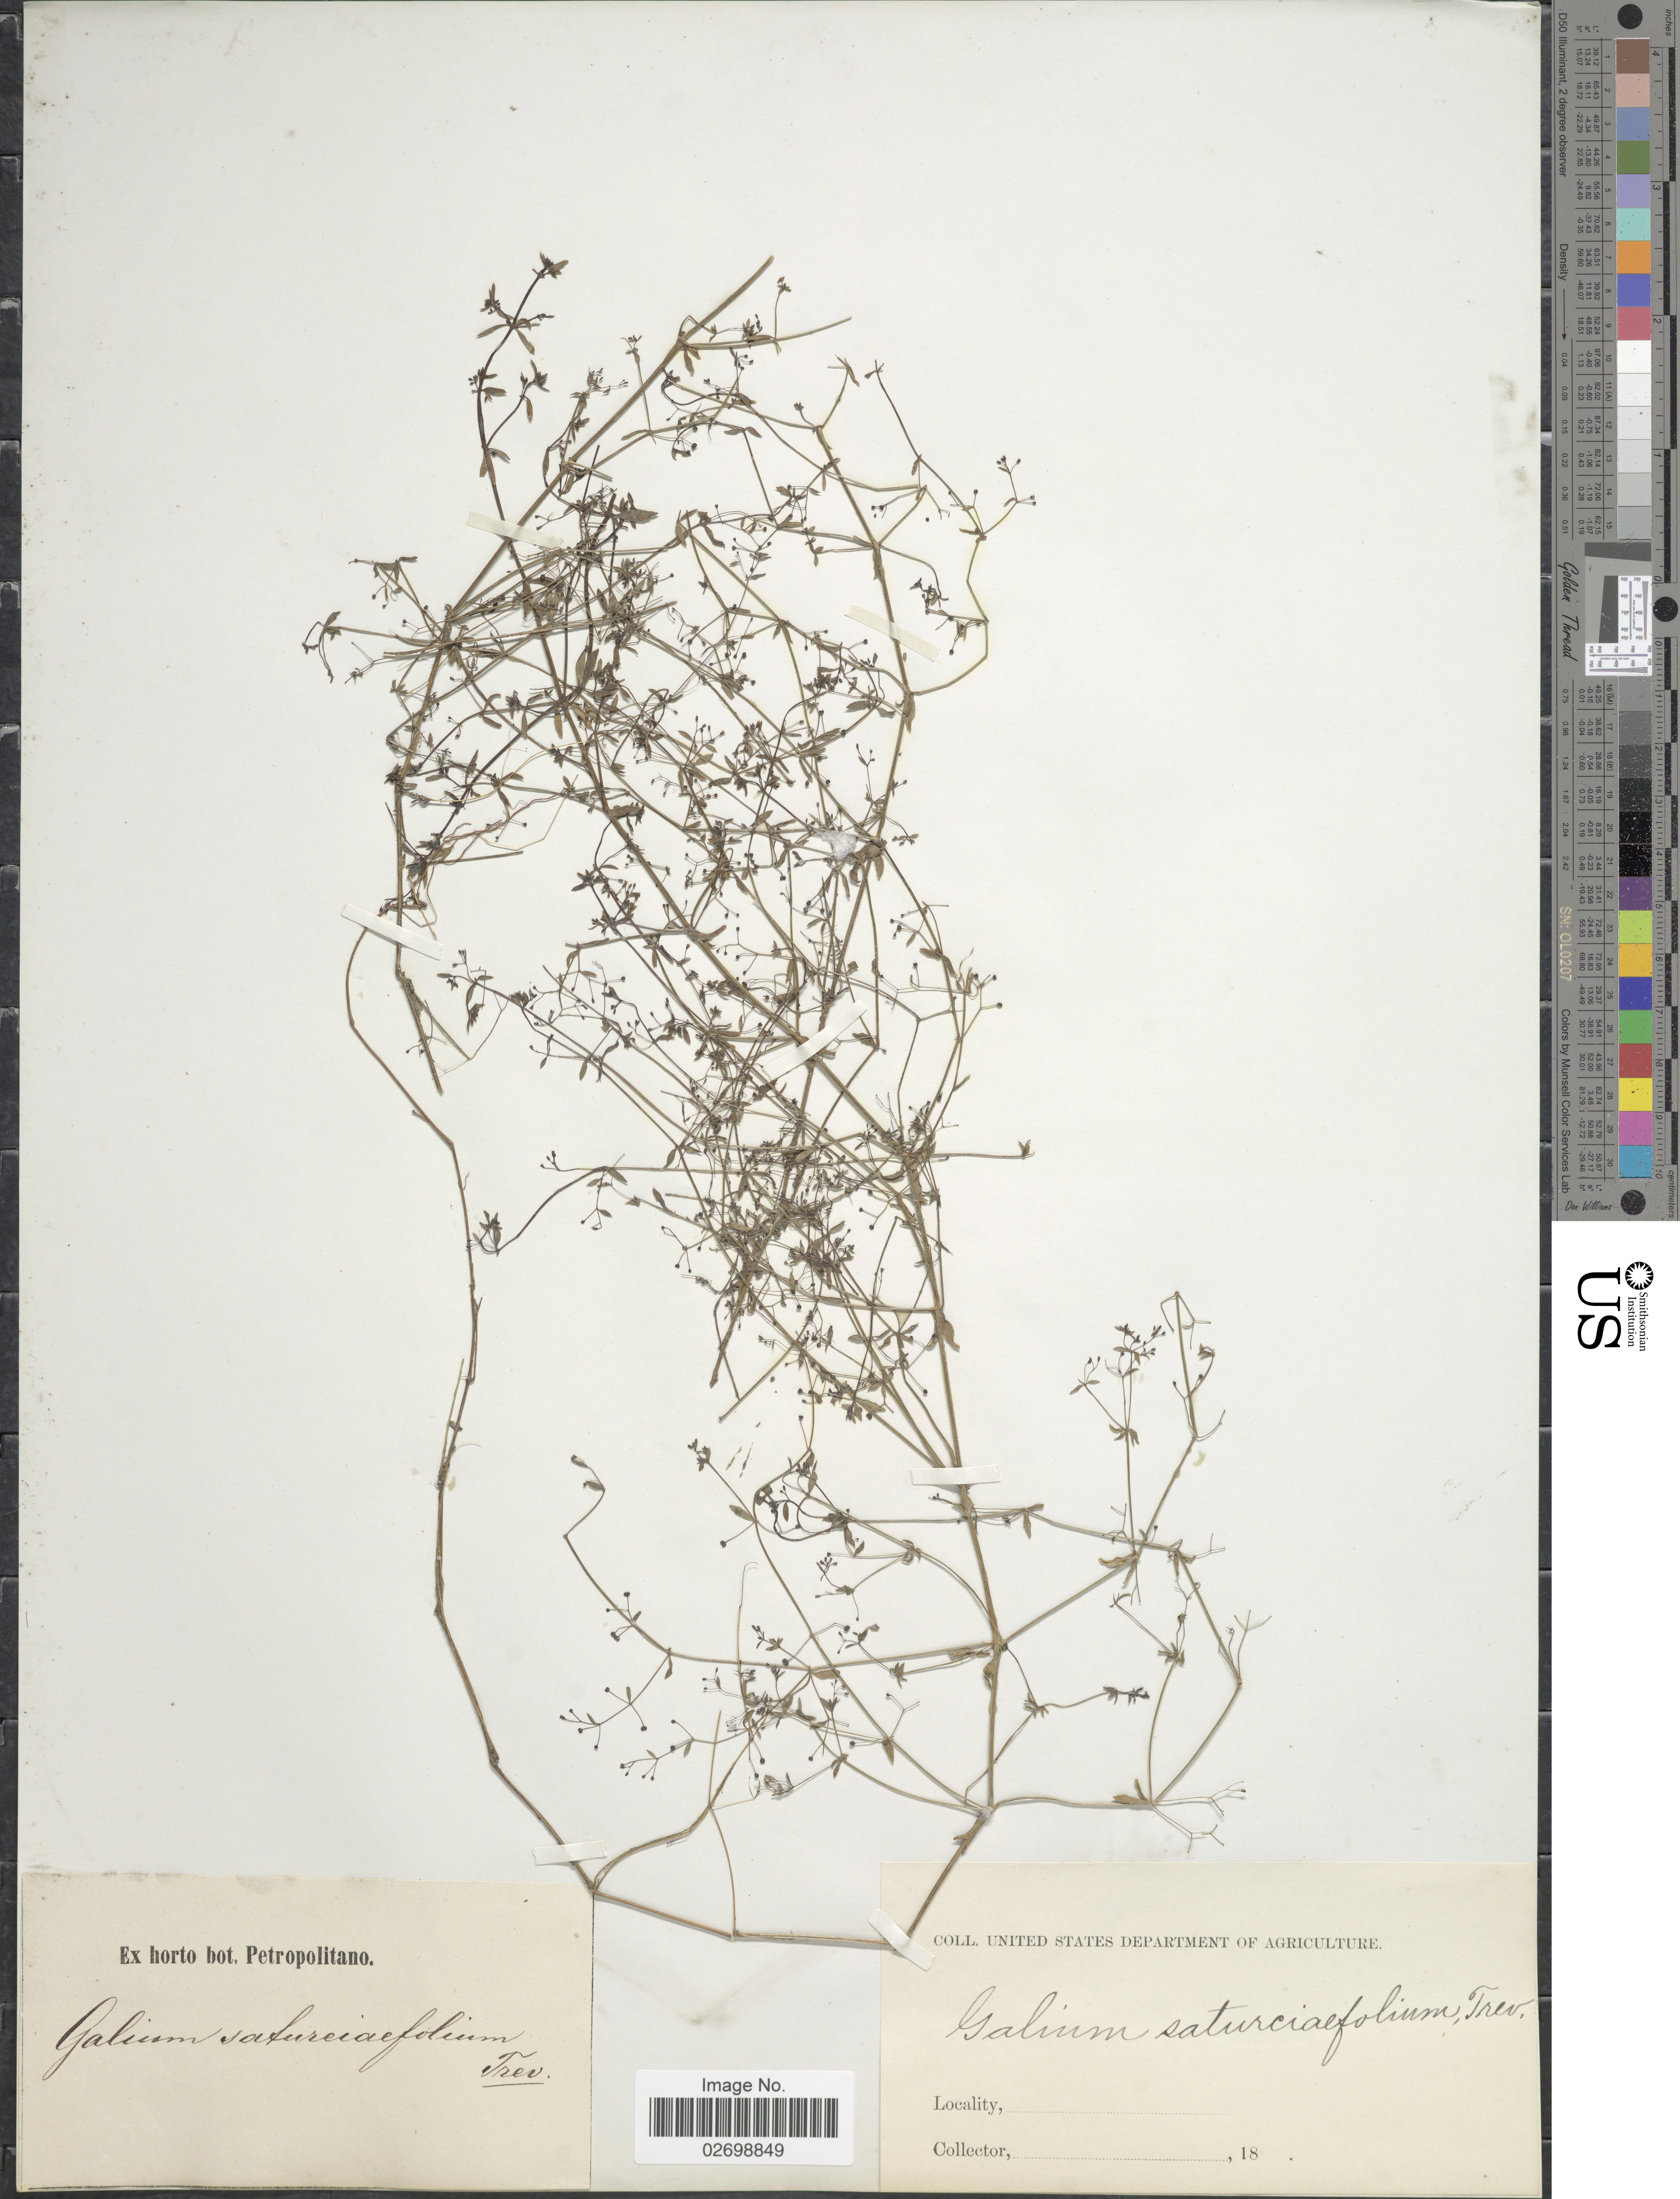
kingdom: Plantae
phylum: Tracheophyta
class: Magnoliopsida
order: Gentianales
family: Rubiaceae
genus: Galium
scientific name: Galium saturejifolium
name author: Trevir.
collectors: ex Horto Bot. Petropolitano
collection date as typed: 18